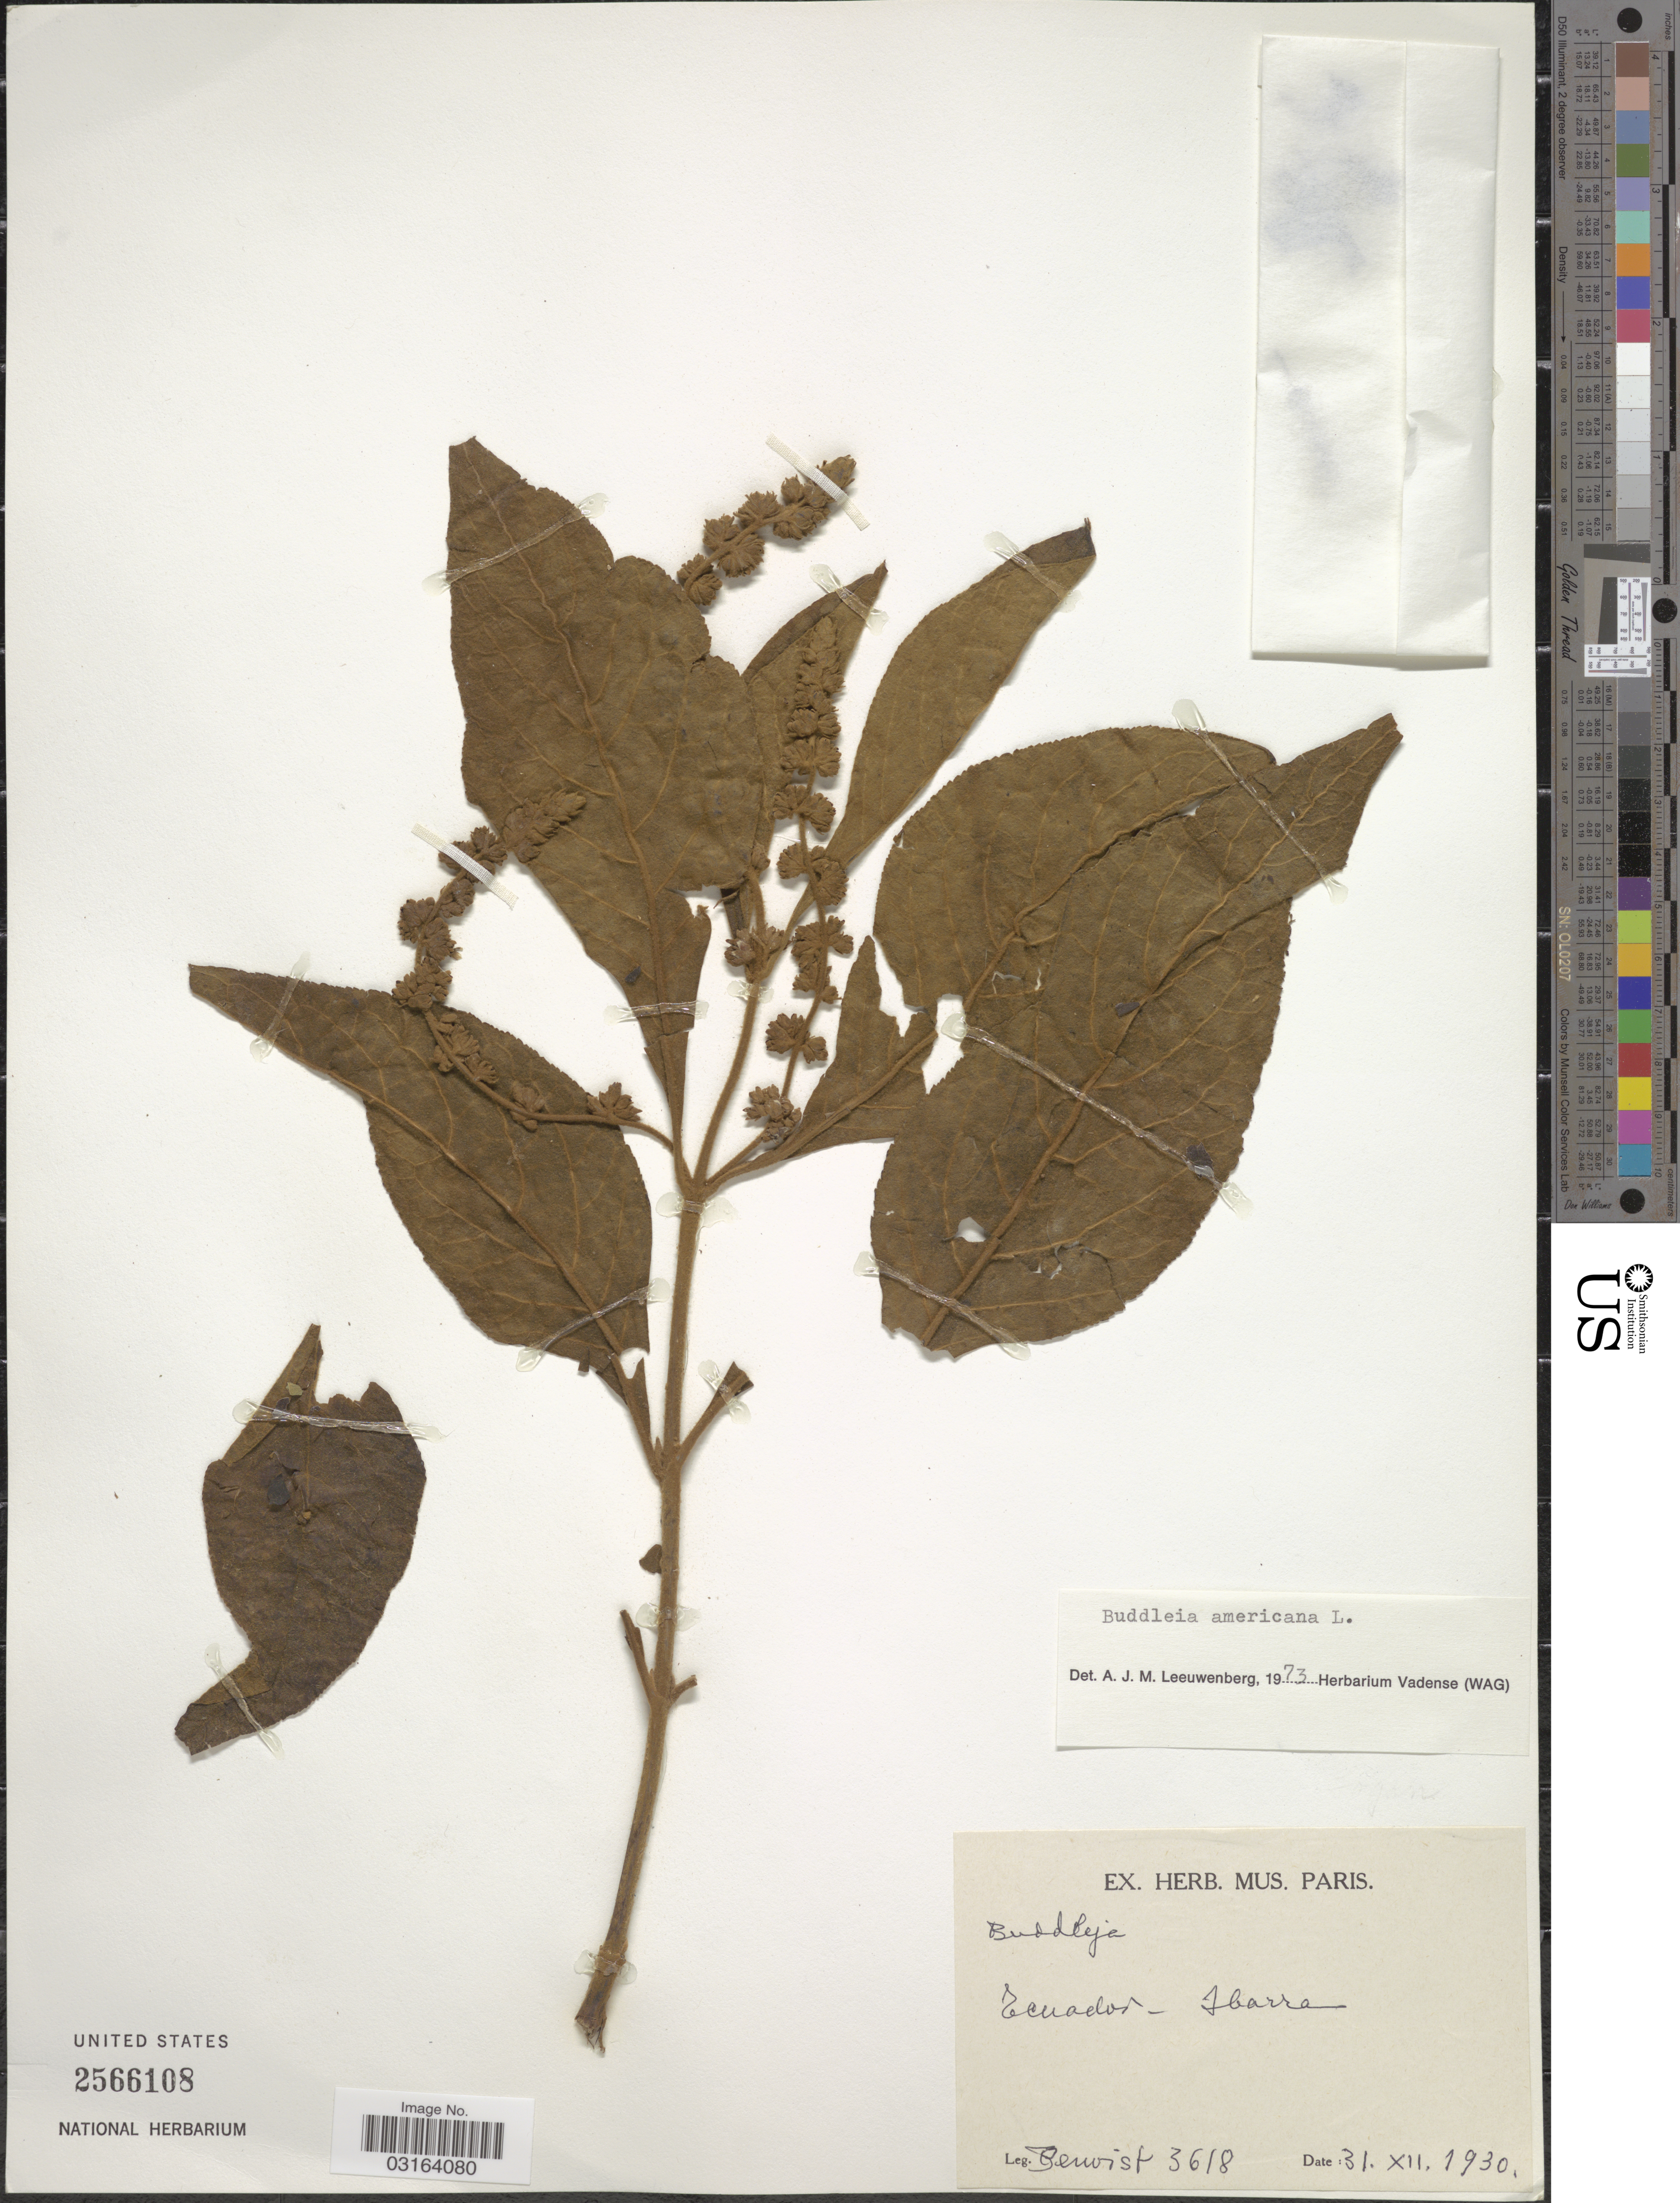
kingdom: Plantae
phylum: Tracheophyta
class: Magnoliopsida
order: Lamiales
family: Scrophulariaceae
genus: Buddleja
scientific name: Buddleja americana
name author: L.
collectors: -- Benoist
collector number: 3618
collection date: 1930-12-31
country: Ecuador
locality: Ibarra.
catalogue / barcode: US 2566108